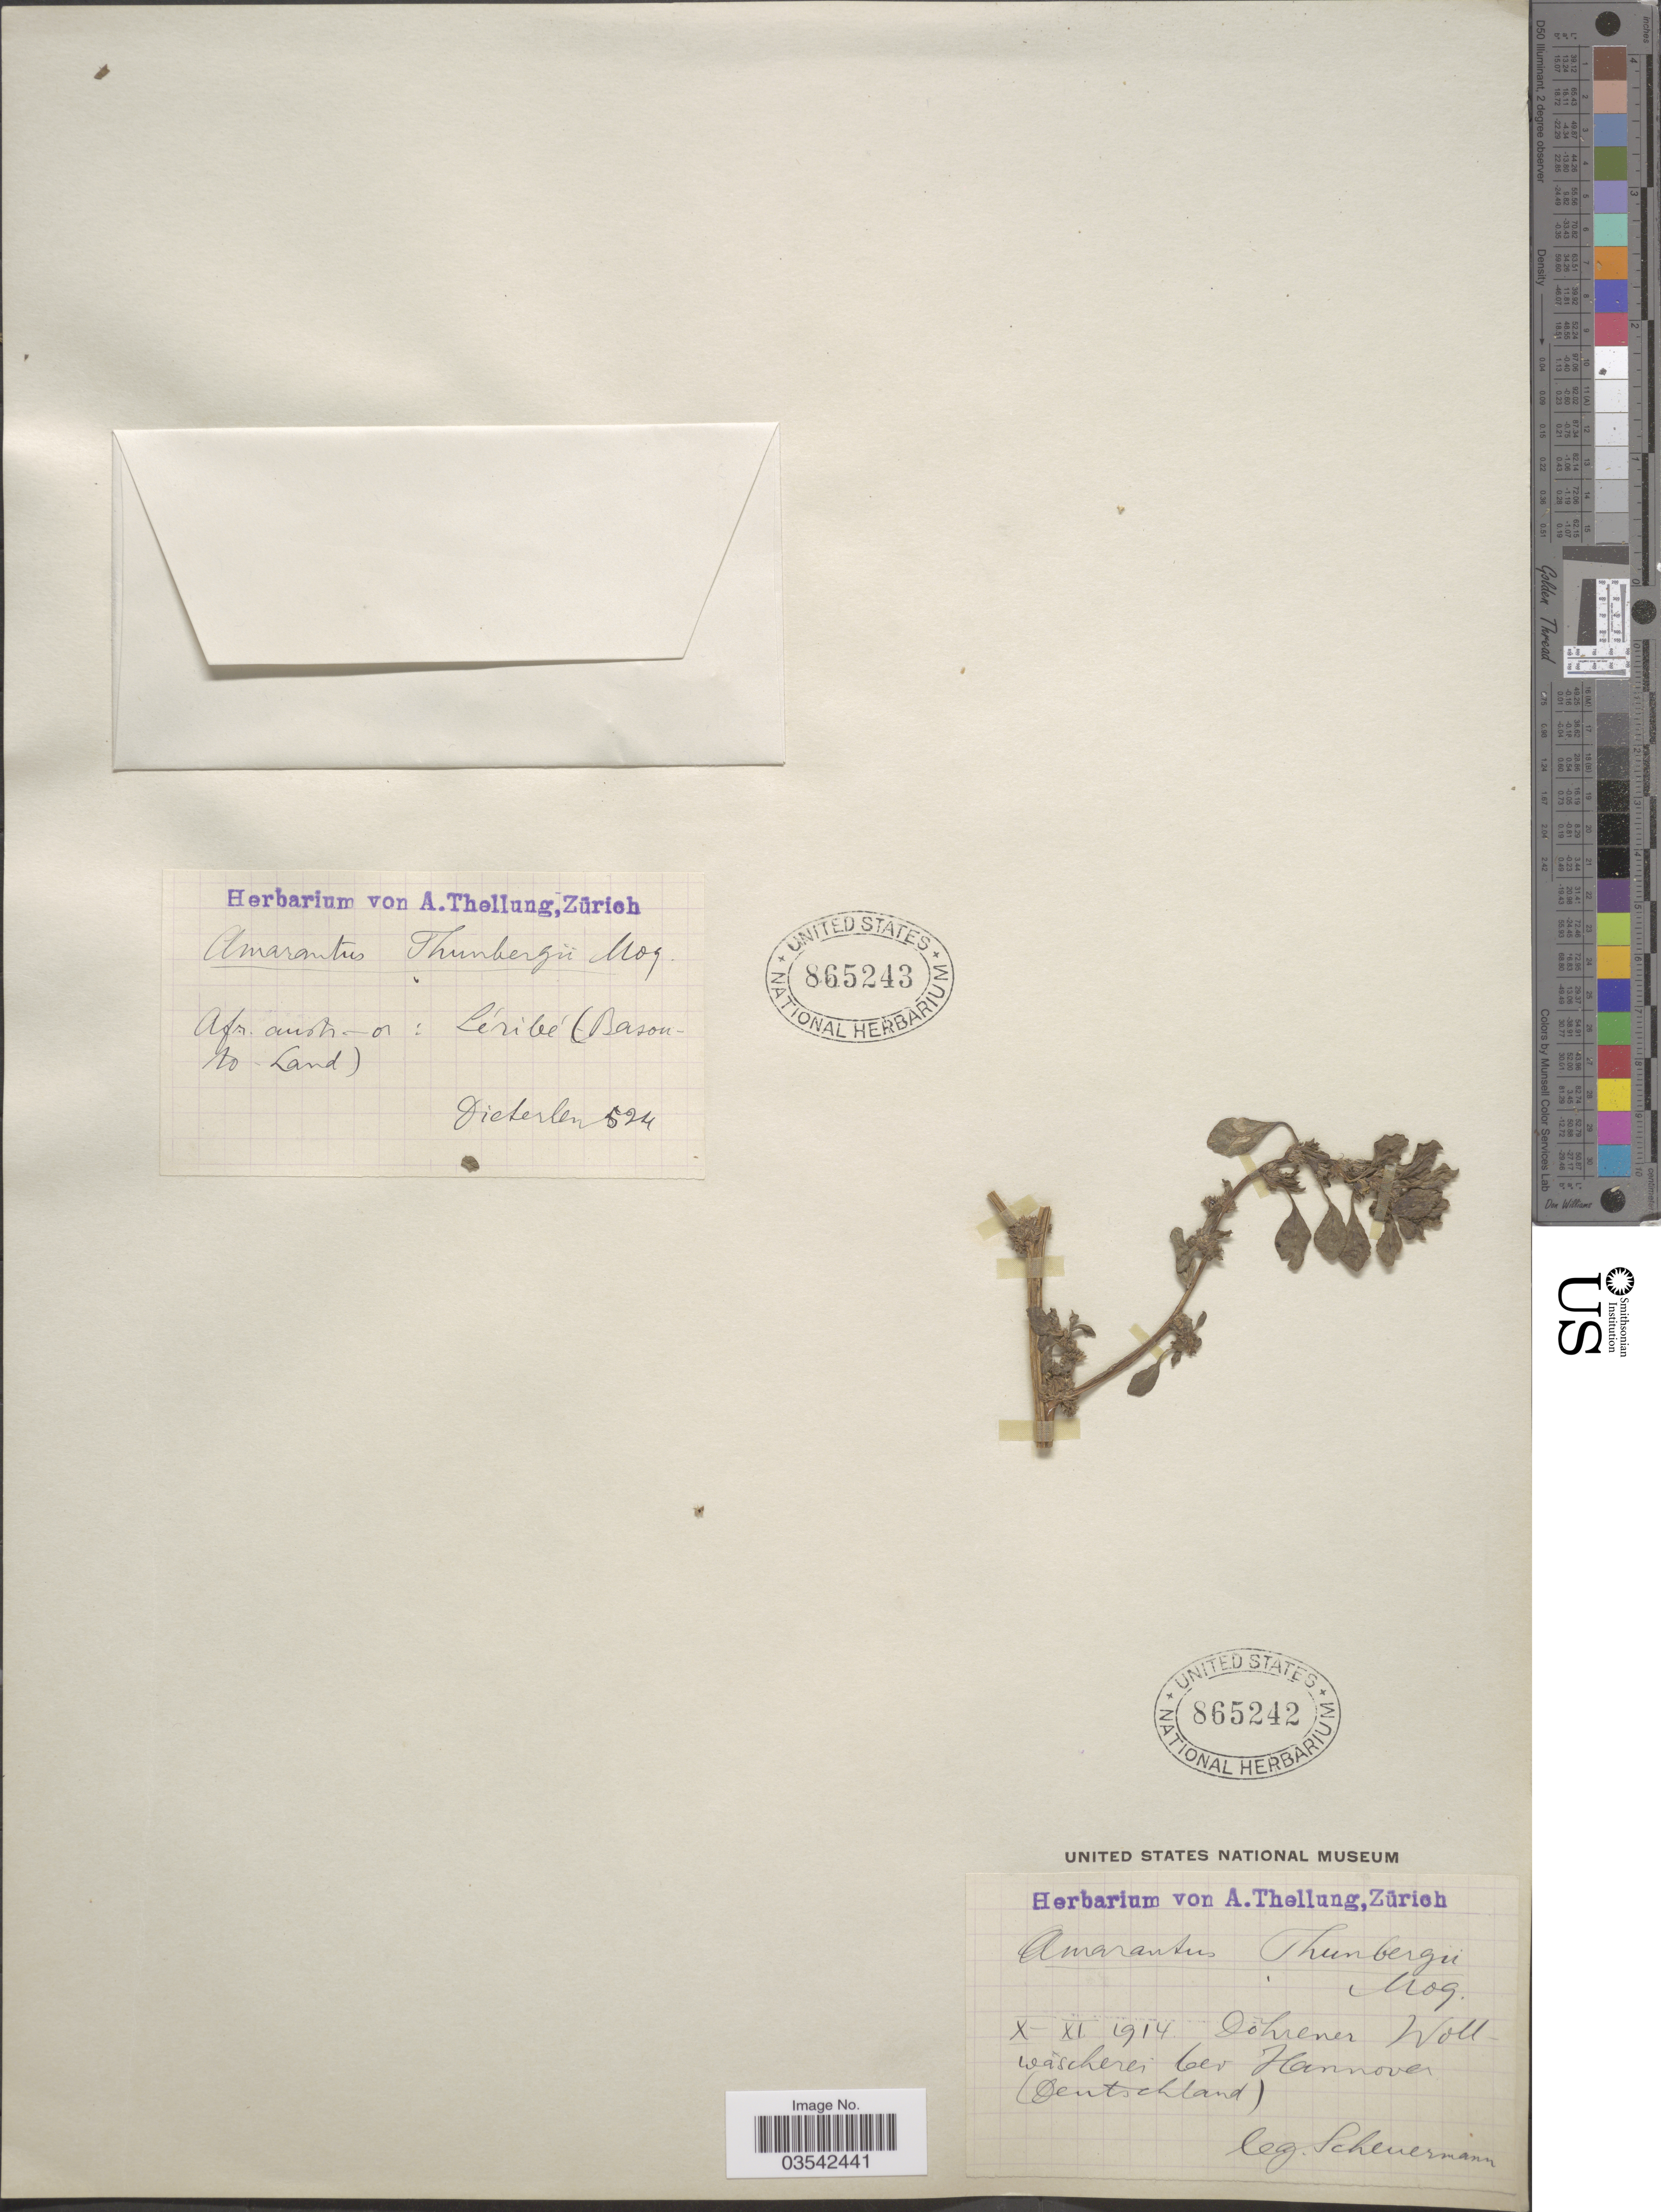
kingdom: Plantae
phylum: Tracheophyta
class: Magnoliopsida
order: Caryophyllales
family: Amaranthaceae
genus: Amaranthus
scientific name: Amaranthus thunbergii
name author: Moq.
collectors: -. Dieterlen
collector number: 524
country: Lesotho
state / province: Leribe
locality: Afr. austr. or: Léribé (Basouto-Land)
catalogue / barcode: US 865243